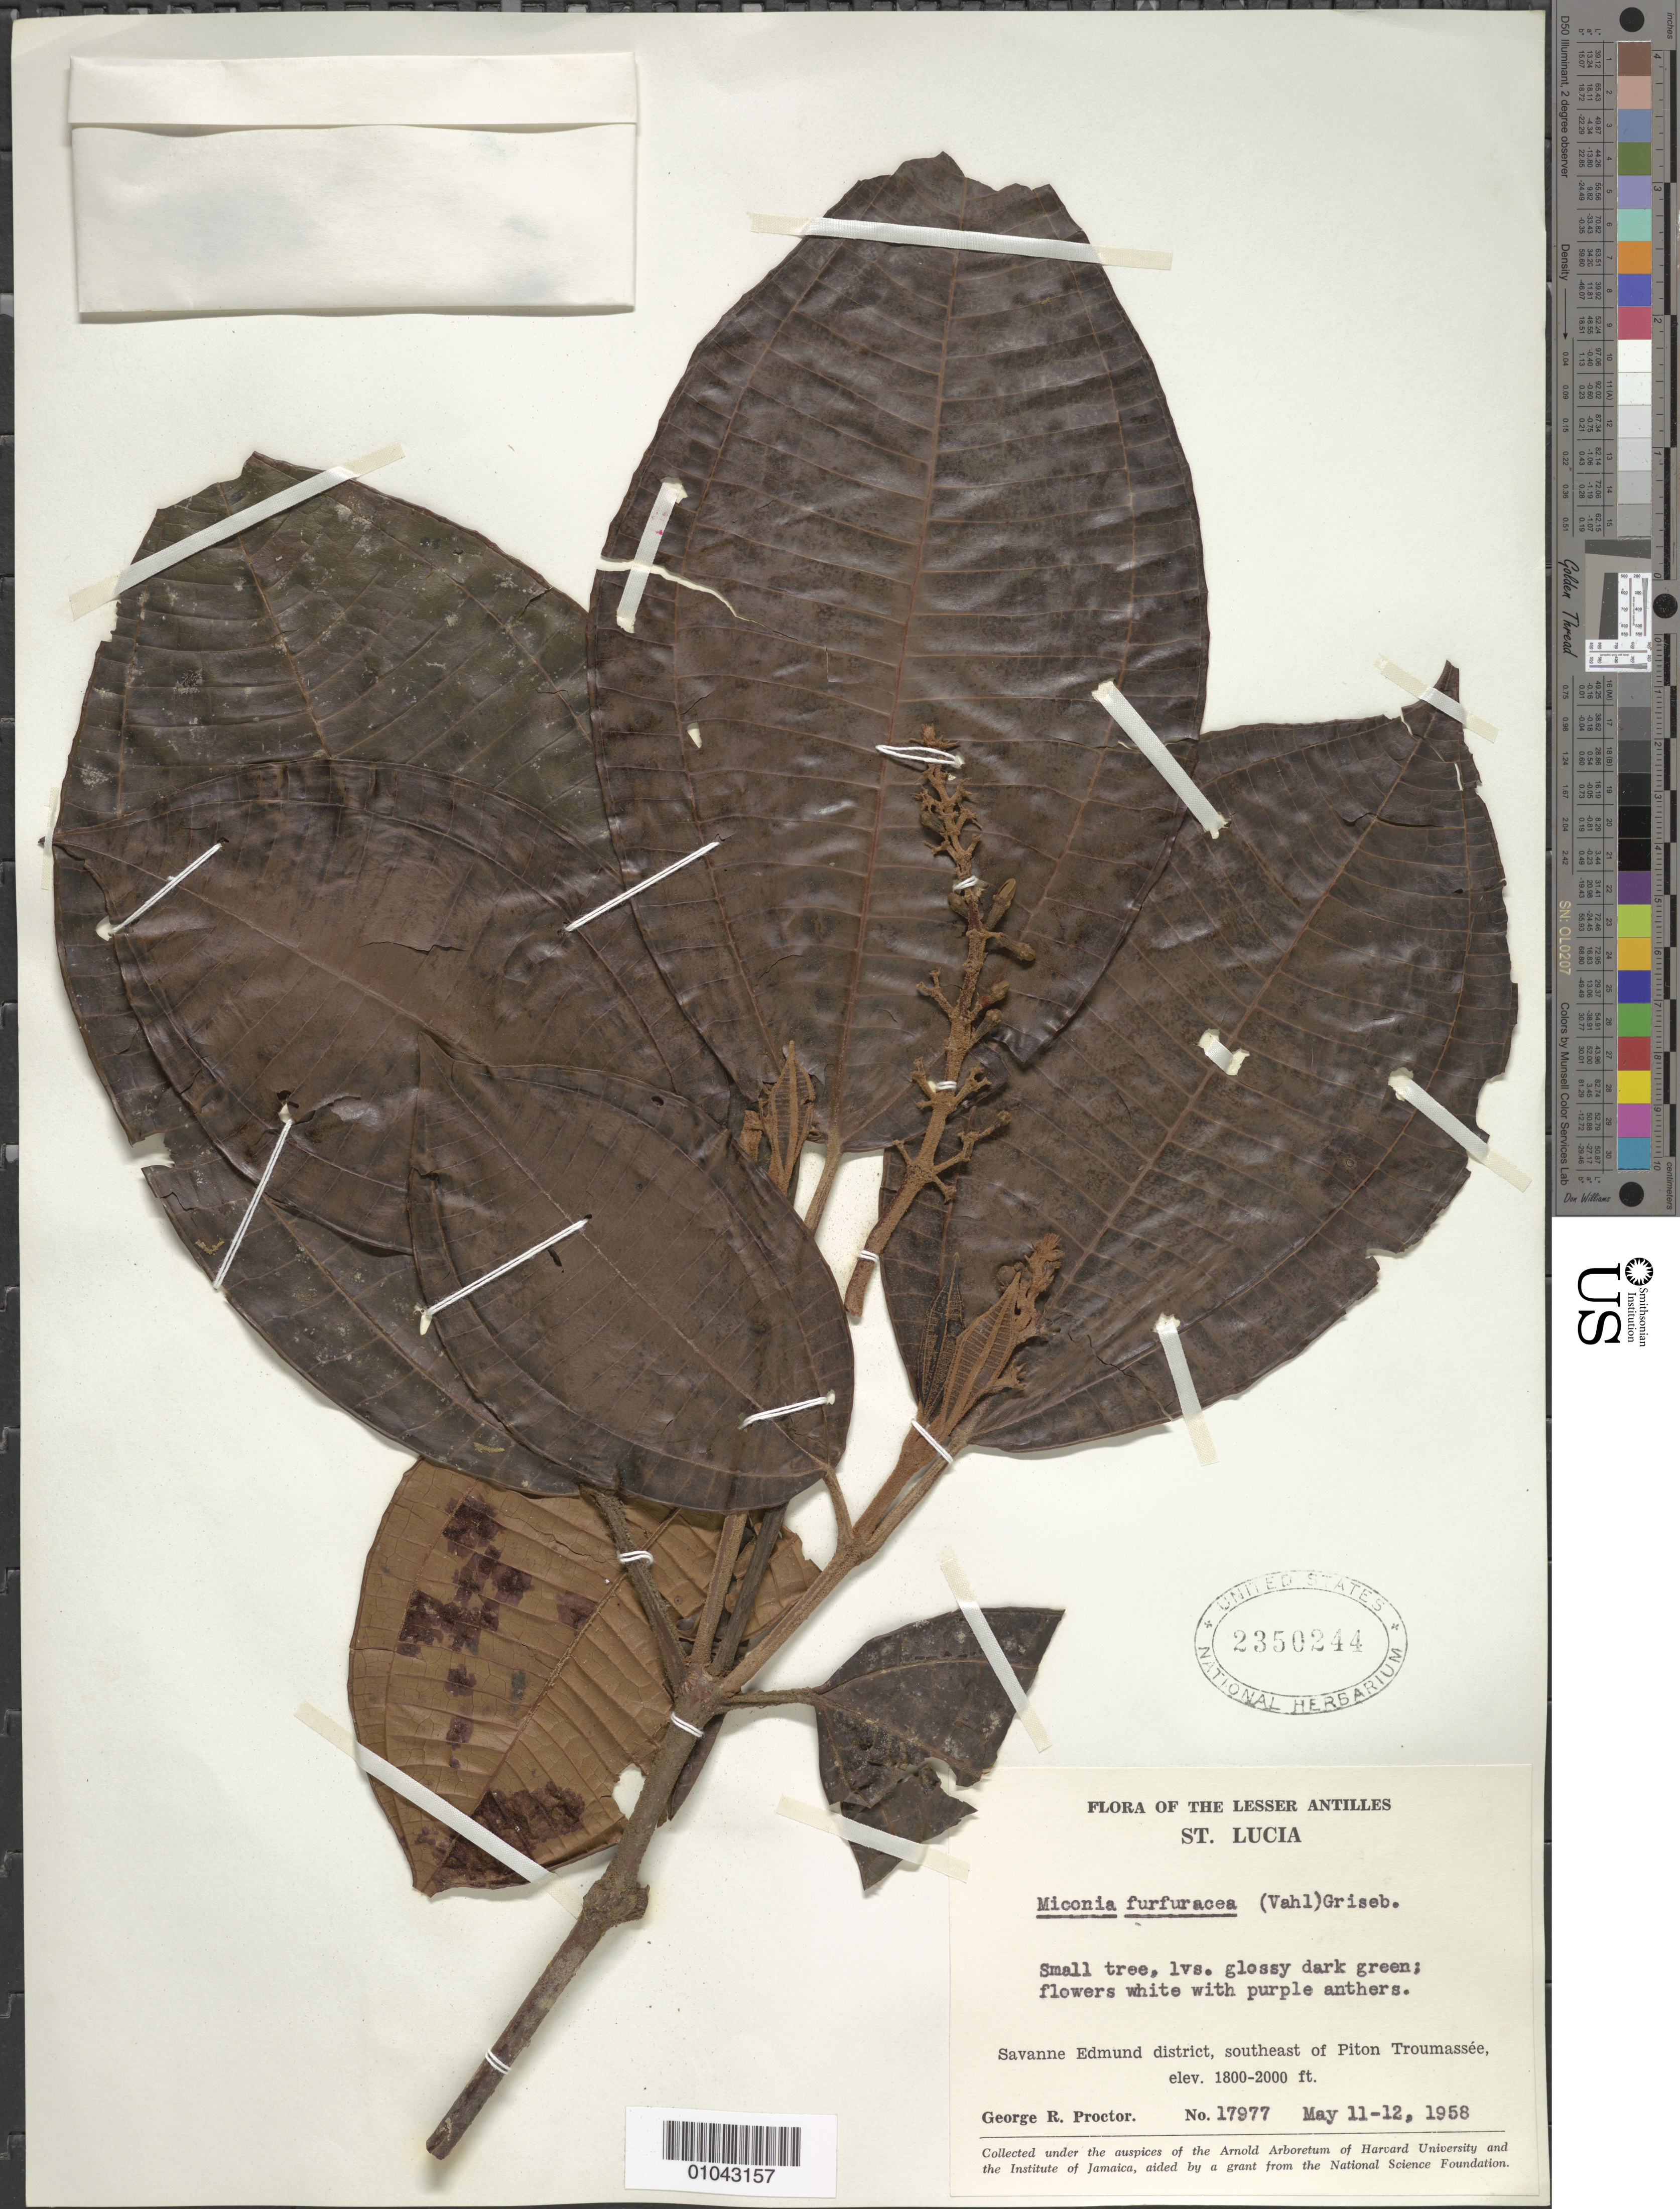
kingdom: Plantae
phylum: Tracheophyta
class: Magnoliopsida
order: Myrtales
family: Melastomataceae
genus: Miconia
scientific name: Miconia furfuracea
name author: (Vahl) Griseb.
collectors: G. R. Proctor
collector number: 17977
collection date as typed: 11 May 1958 to 12 May 1958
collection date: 1958-05-11/1958-05-12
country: St. Lucia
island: St. Lucia I.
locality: Savanne Edmund District, southeast of Piton Tropumassée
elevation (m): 549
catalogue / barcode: US 2350244